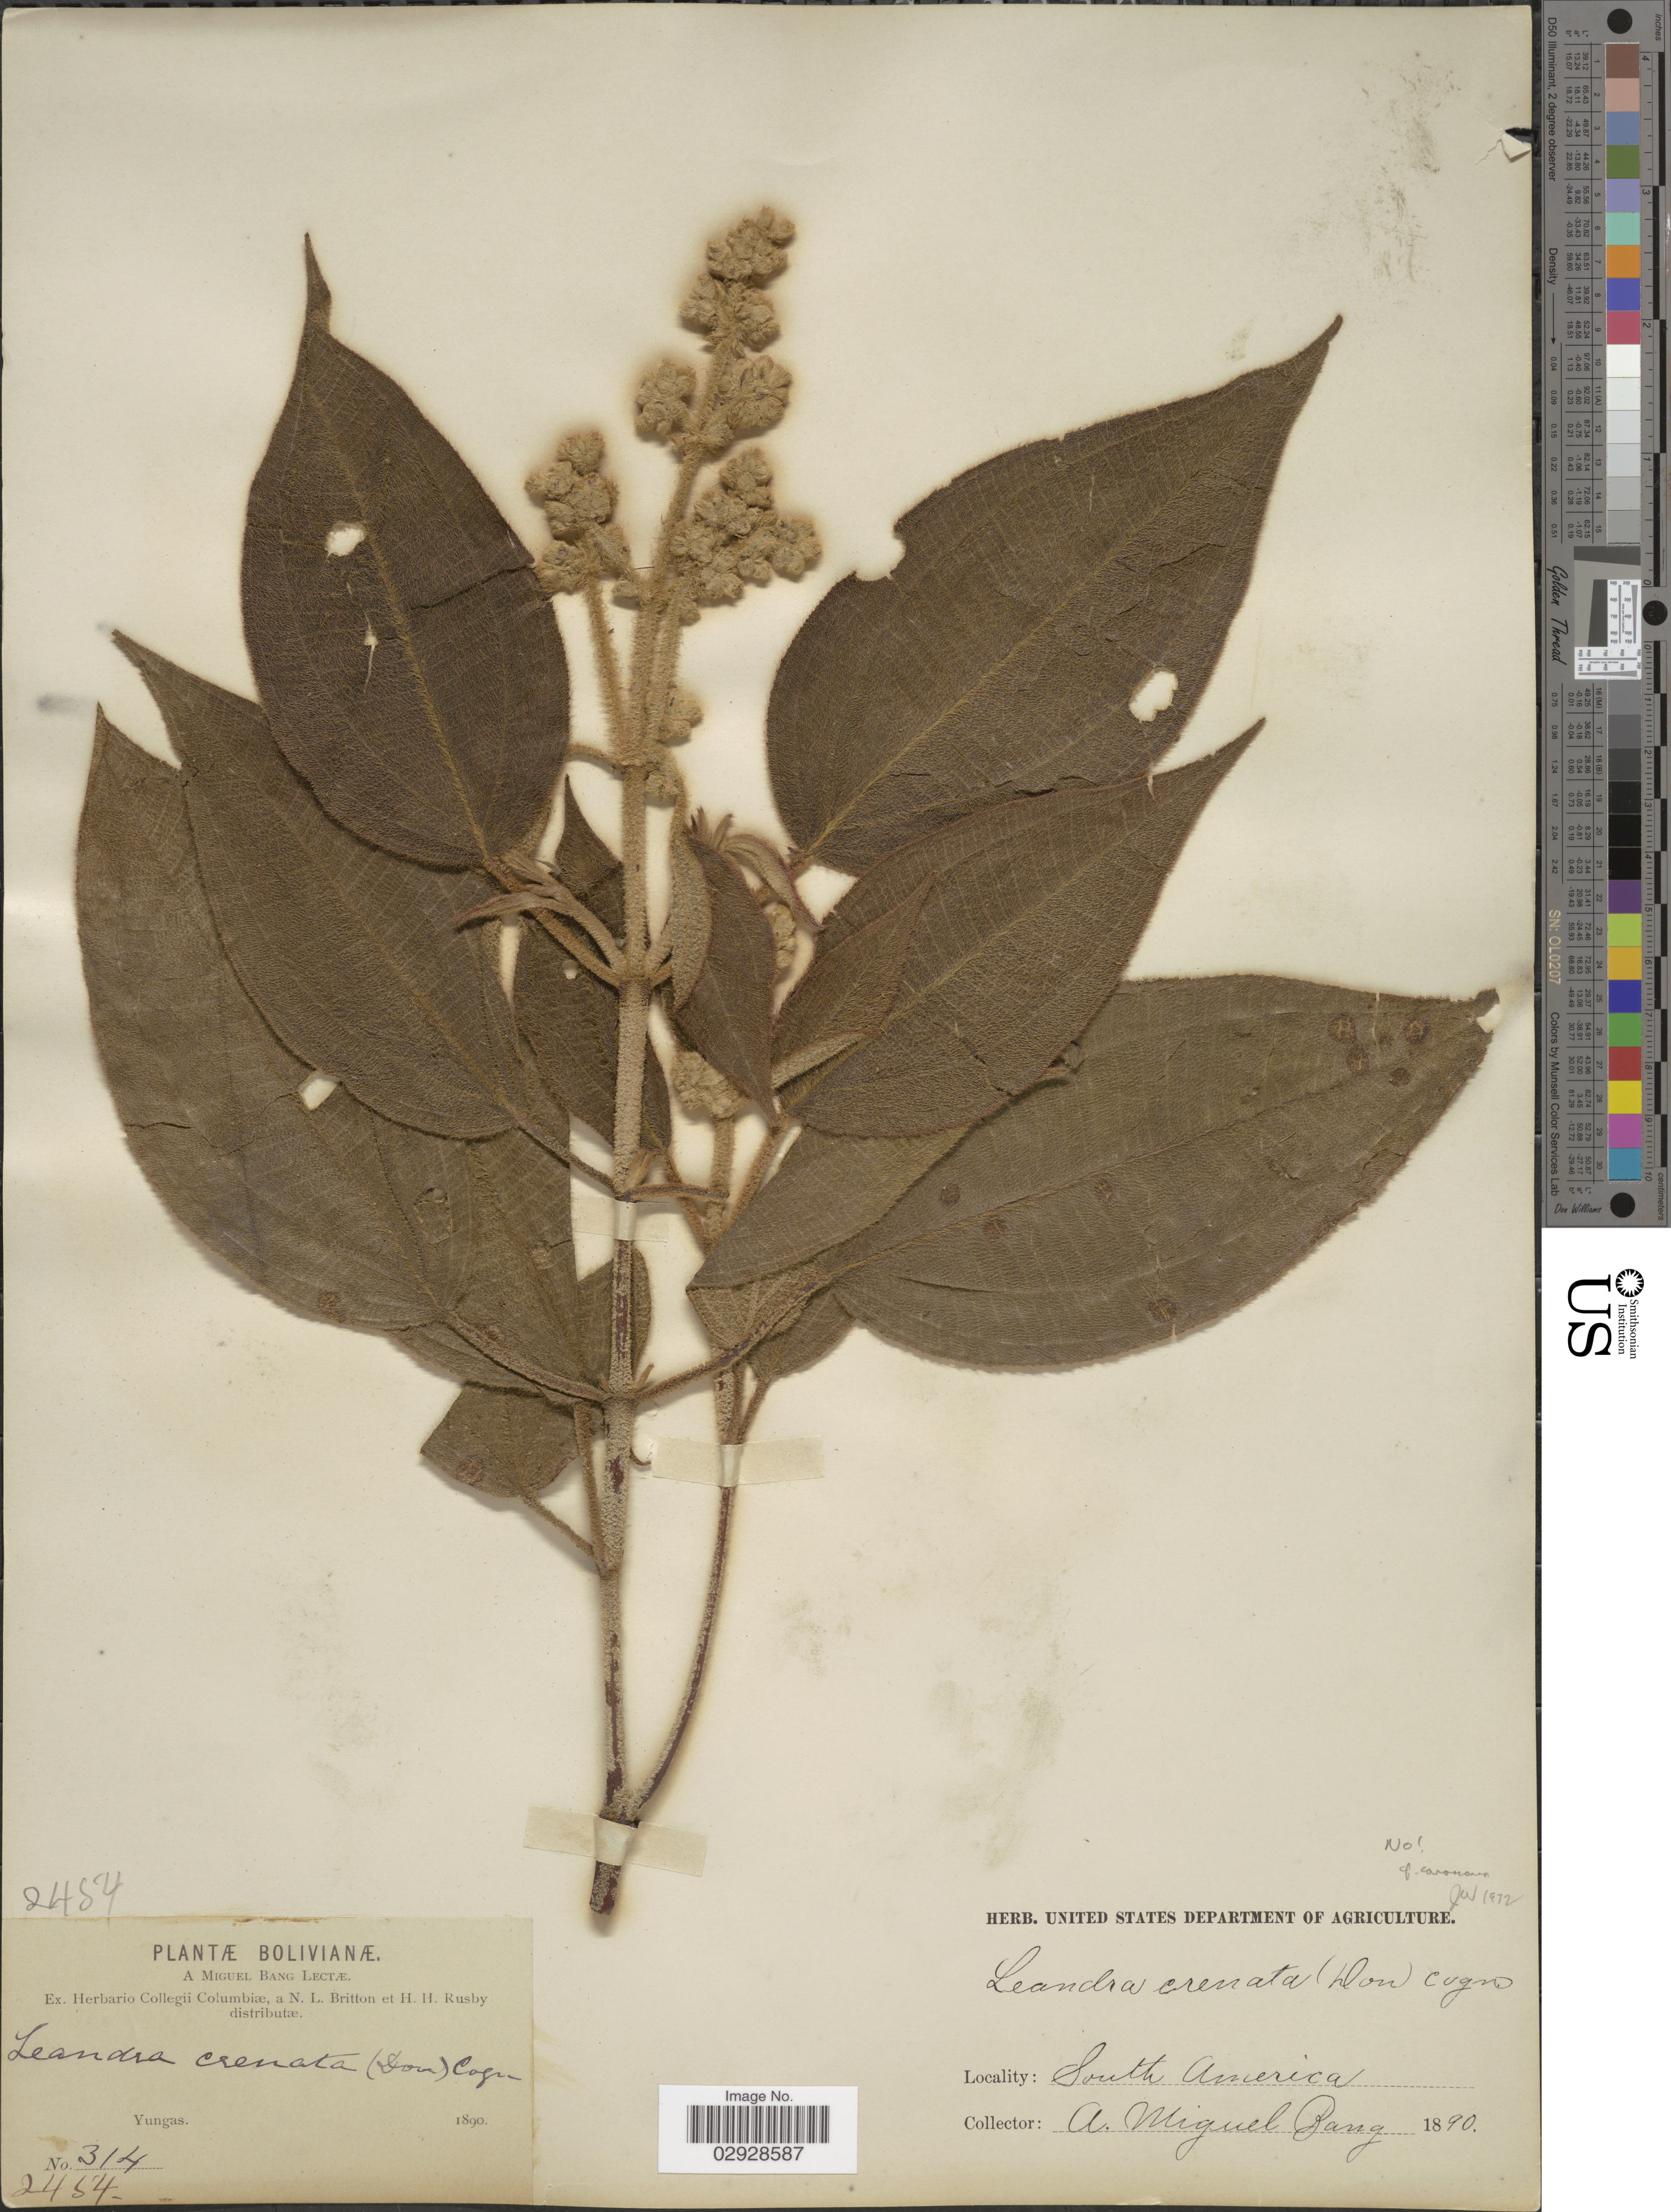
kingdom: Plantae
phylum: Tracheophyta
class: Magnoliopsida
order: Myrtales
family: Melastomataceae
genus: Leandra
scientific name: Leandra carassana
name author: (DC.) Cogn.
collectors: M. Bang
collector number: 314/2454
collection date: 1890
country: Bolivia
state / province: La Paz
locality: Yungas.